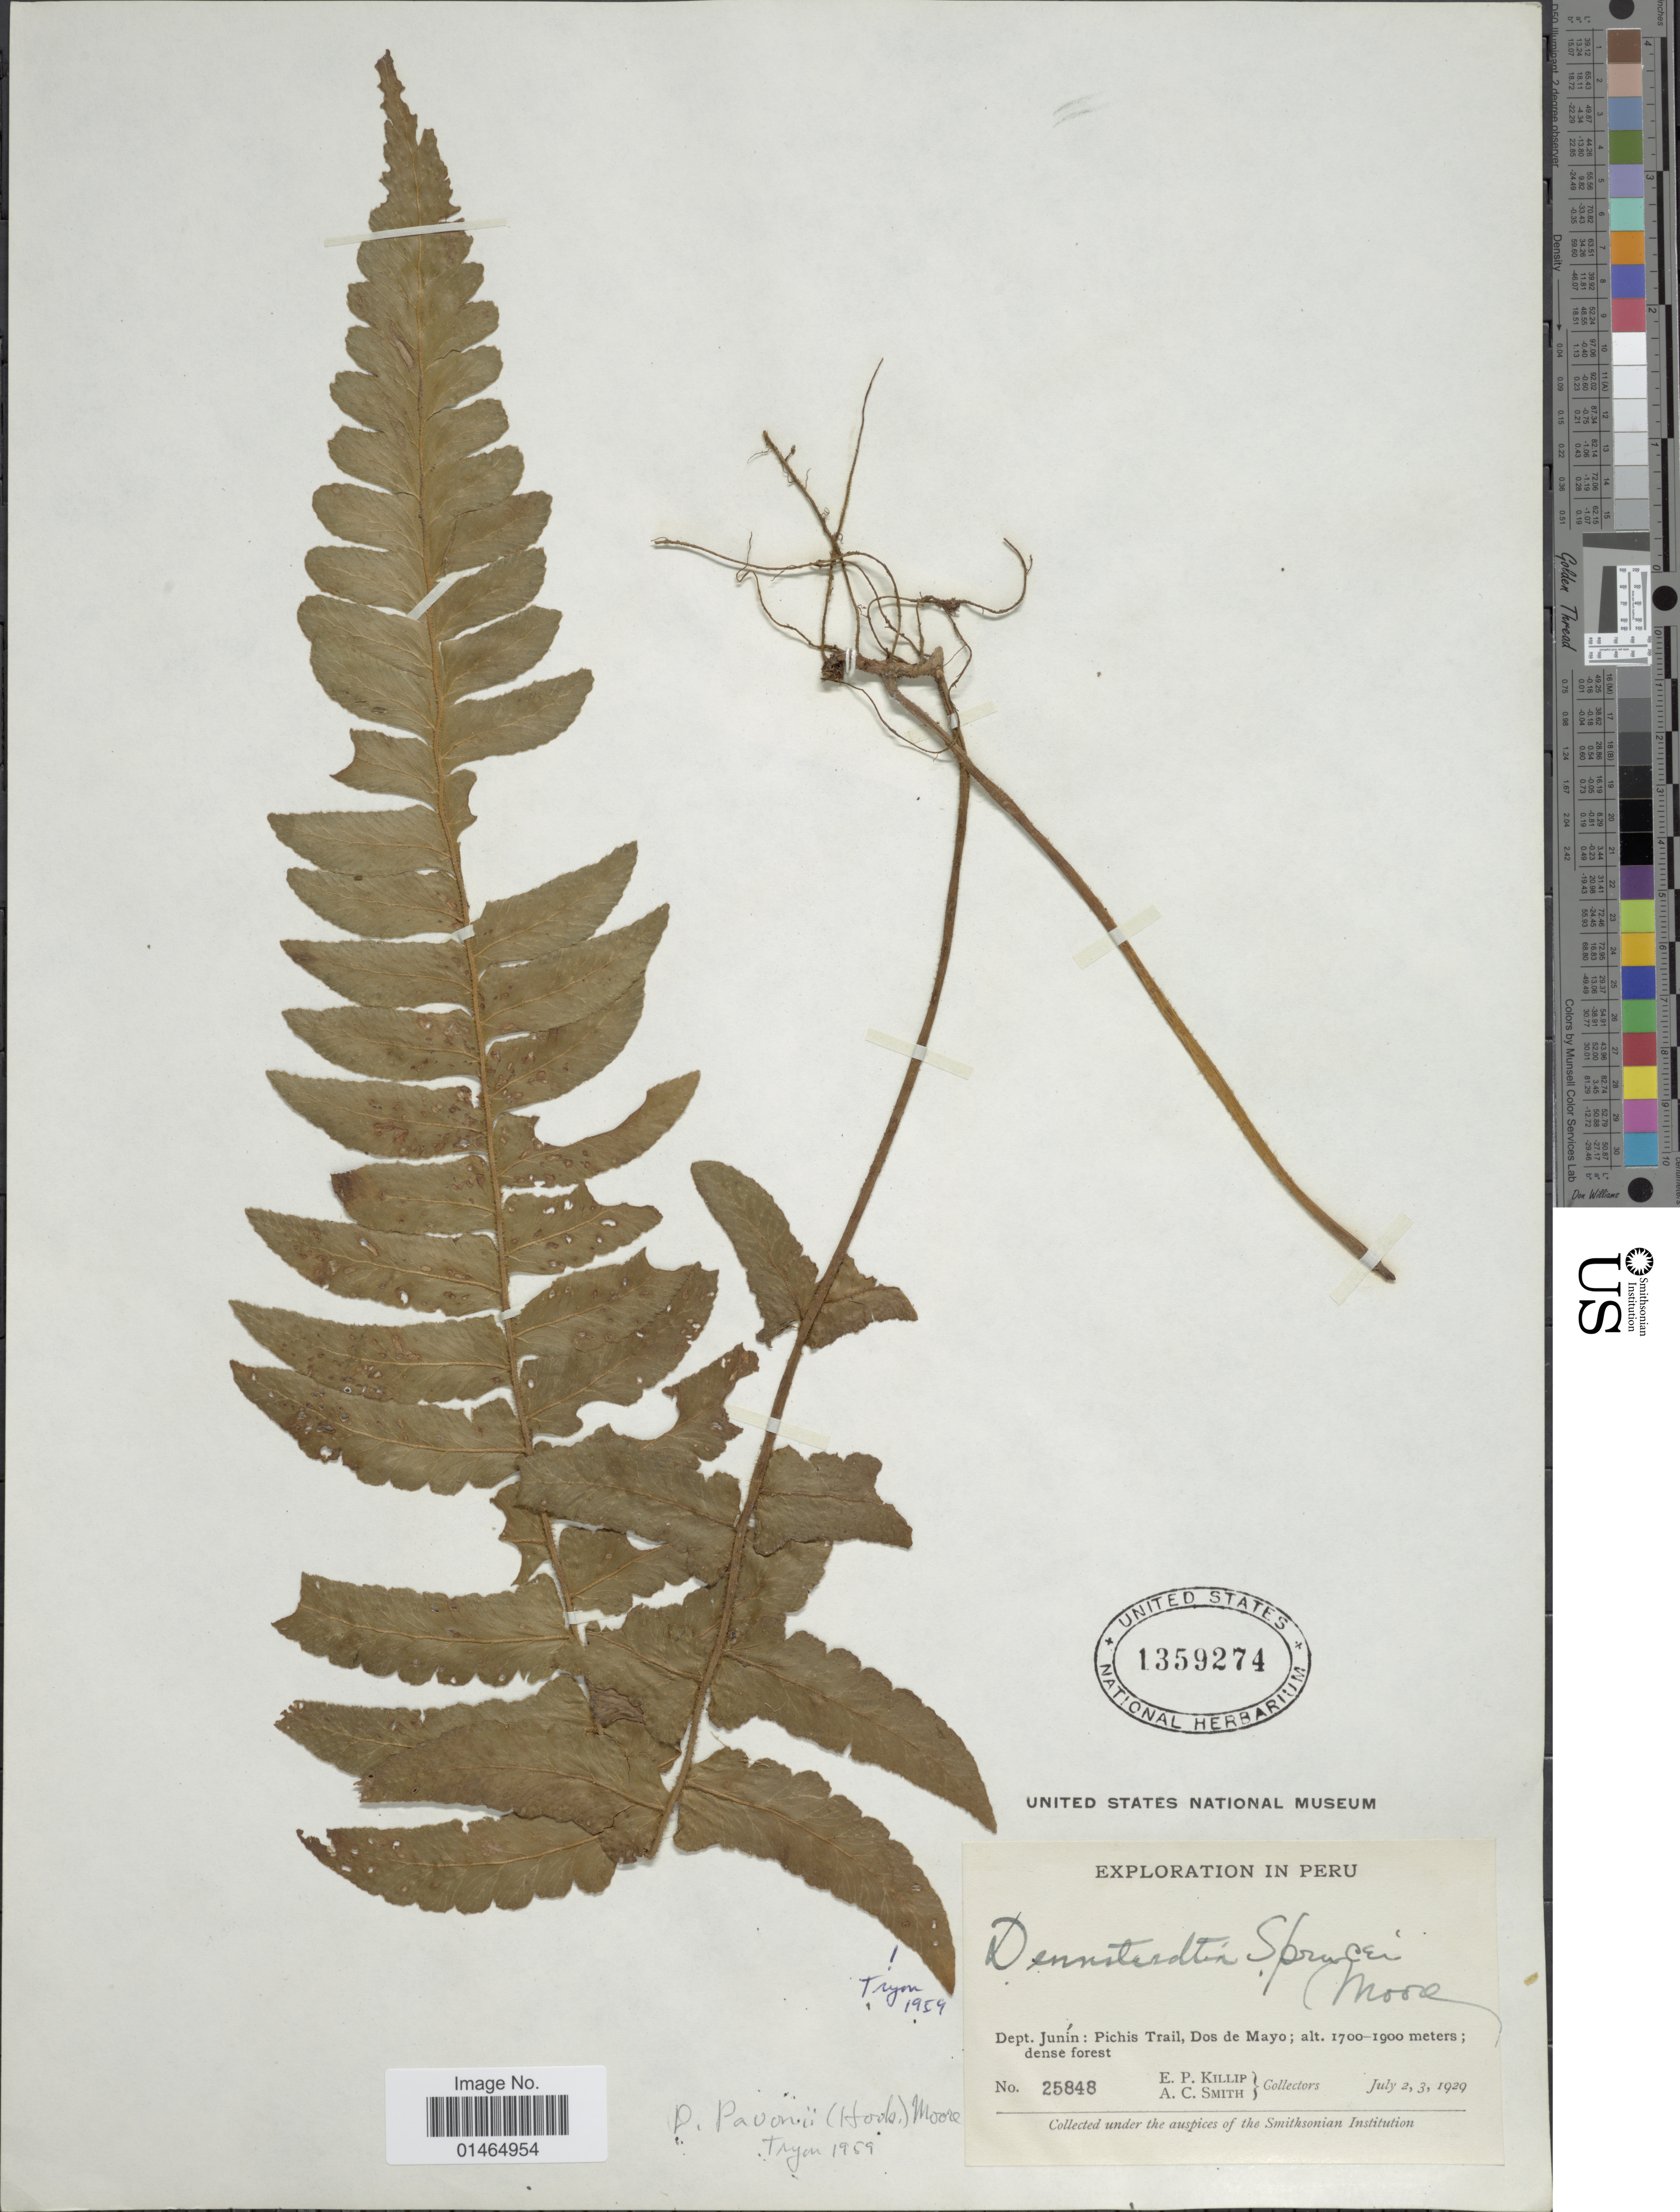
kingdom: Plantae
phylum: Tracheophyta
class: Polypodiopsida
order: Polypodiales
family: Dennstaedtiaceae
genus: Dennstaedtia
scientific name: Dennstaedtia sprucei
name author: T. Moore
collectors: E. P. Killip & A. C. Smith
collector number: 25848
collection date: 1929-07-02/1929-07-03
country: Peru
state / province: Junín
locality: Pichis Trail, Dos de Mayo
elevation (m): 1700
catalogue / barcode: US 1359274